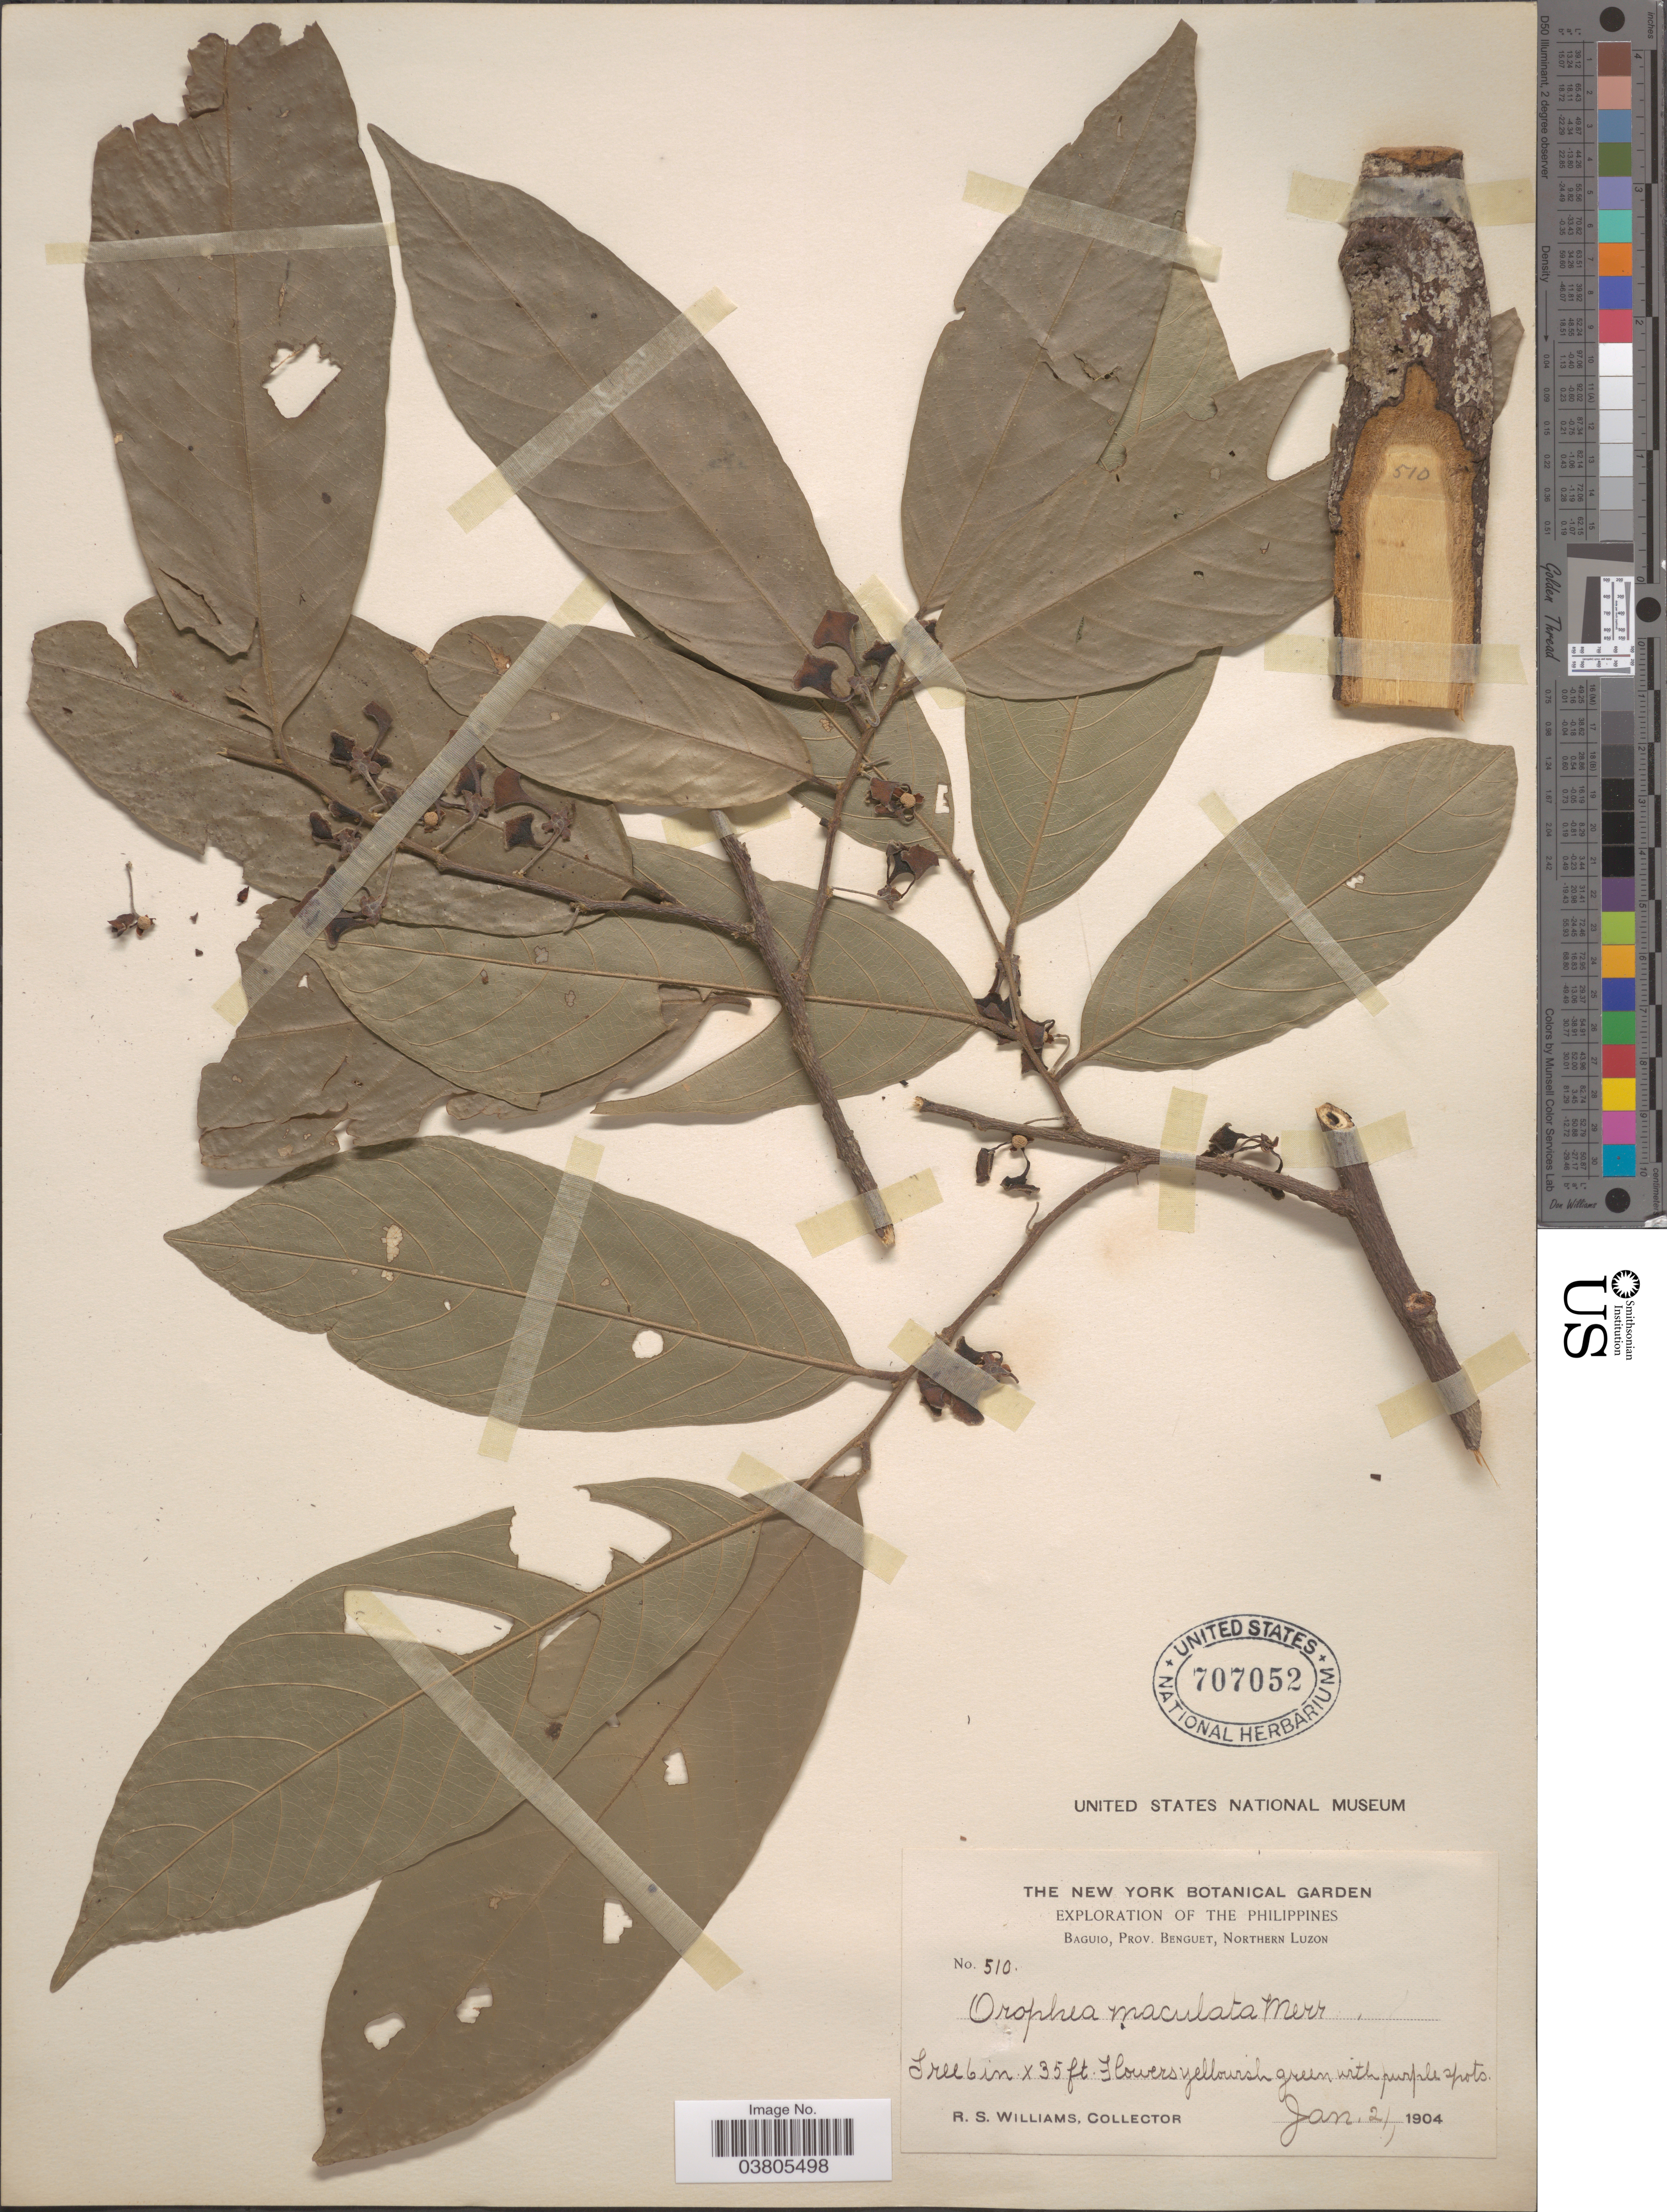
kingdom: Plantae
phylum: Tracheophyta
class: Magnoliopsida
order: Magnoliales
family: Annonaceae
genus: Orophea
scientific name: Orophea luzoniensis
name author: Merr.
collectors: R. S. Williams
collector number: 510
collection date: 1904-01-21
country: Philippines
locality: Baguio, Prov. Benguet, Northern Luzon.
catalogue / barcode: US 707052